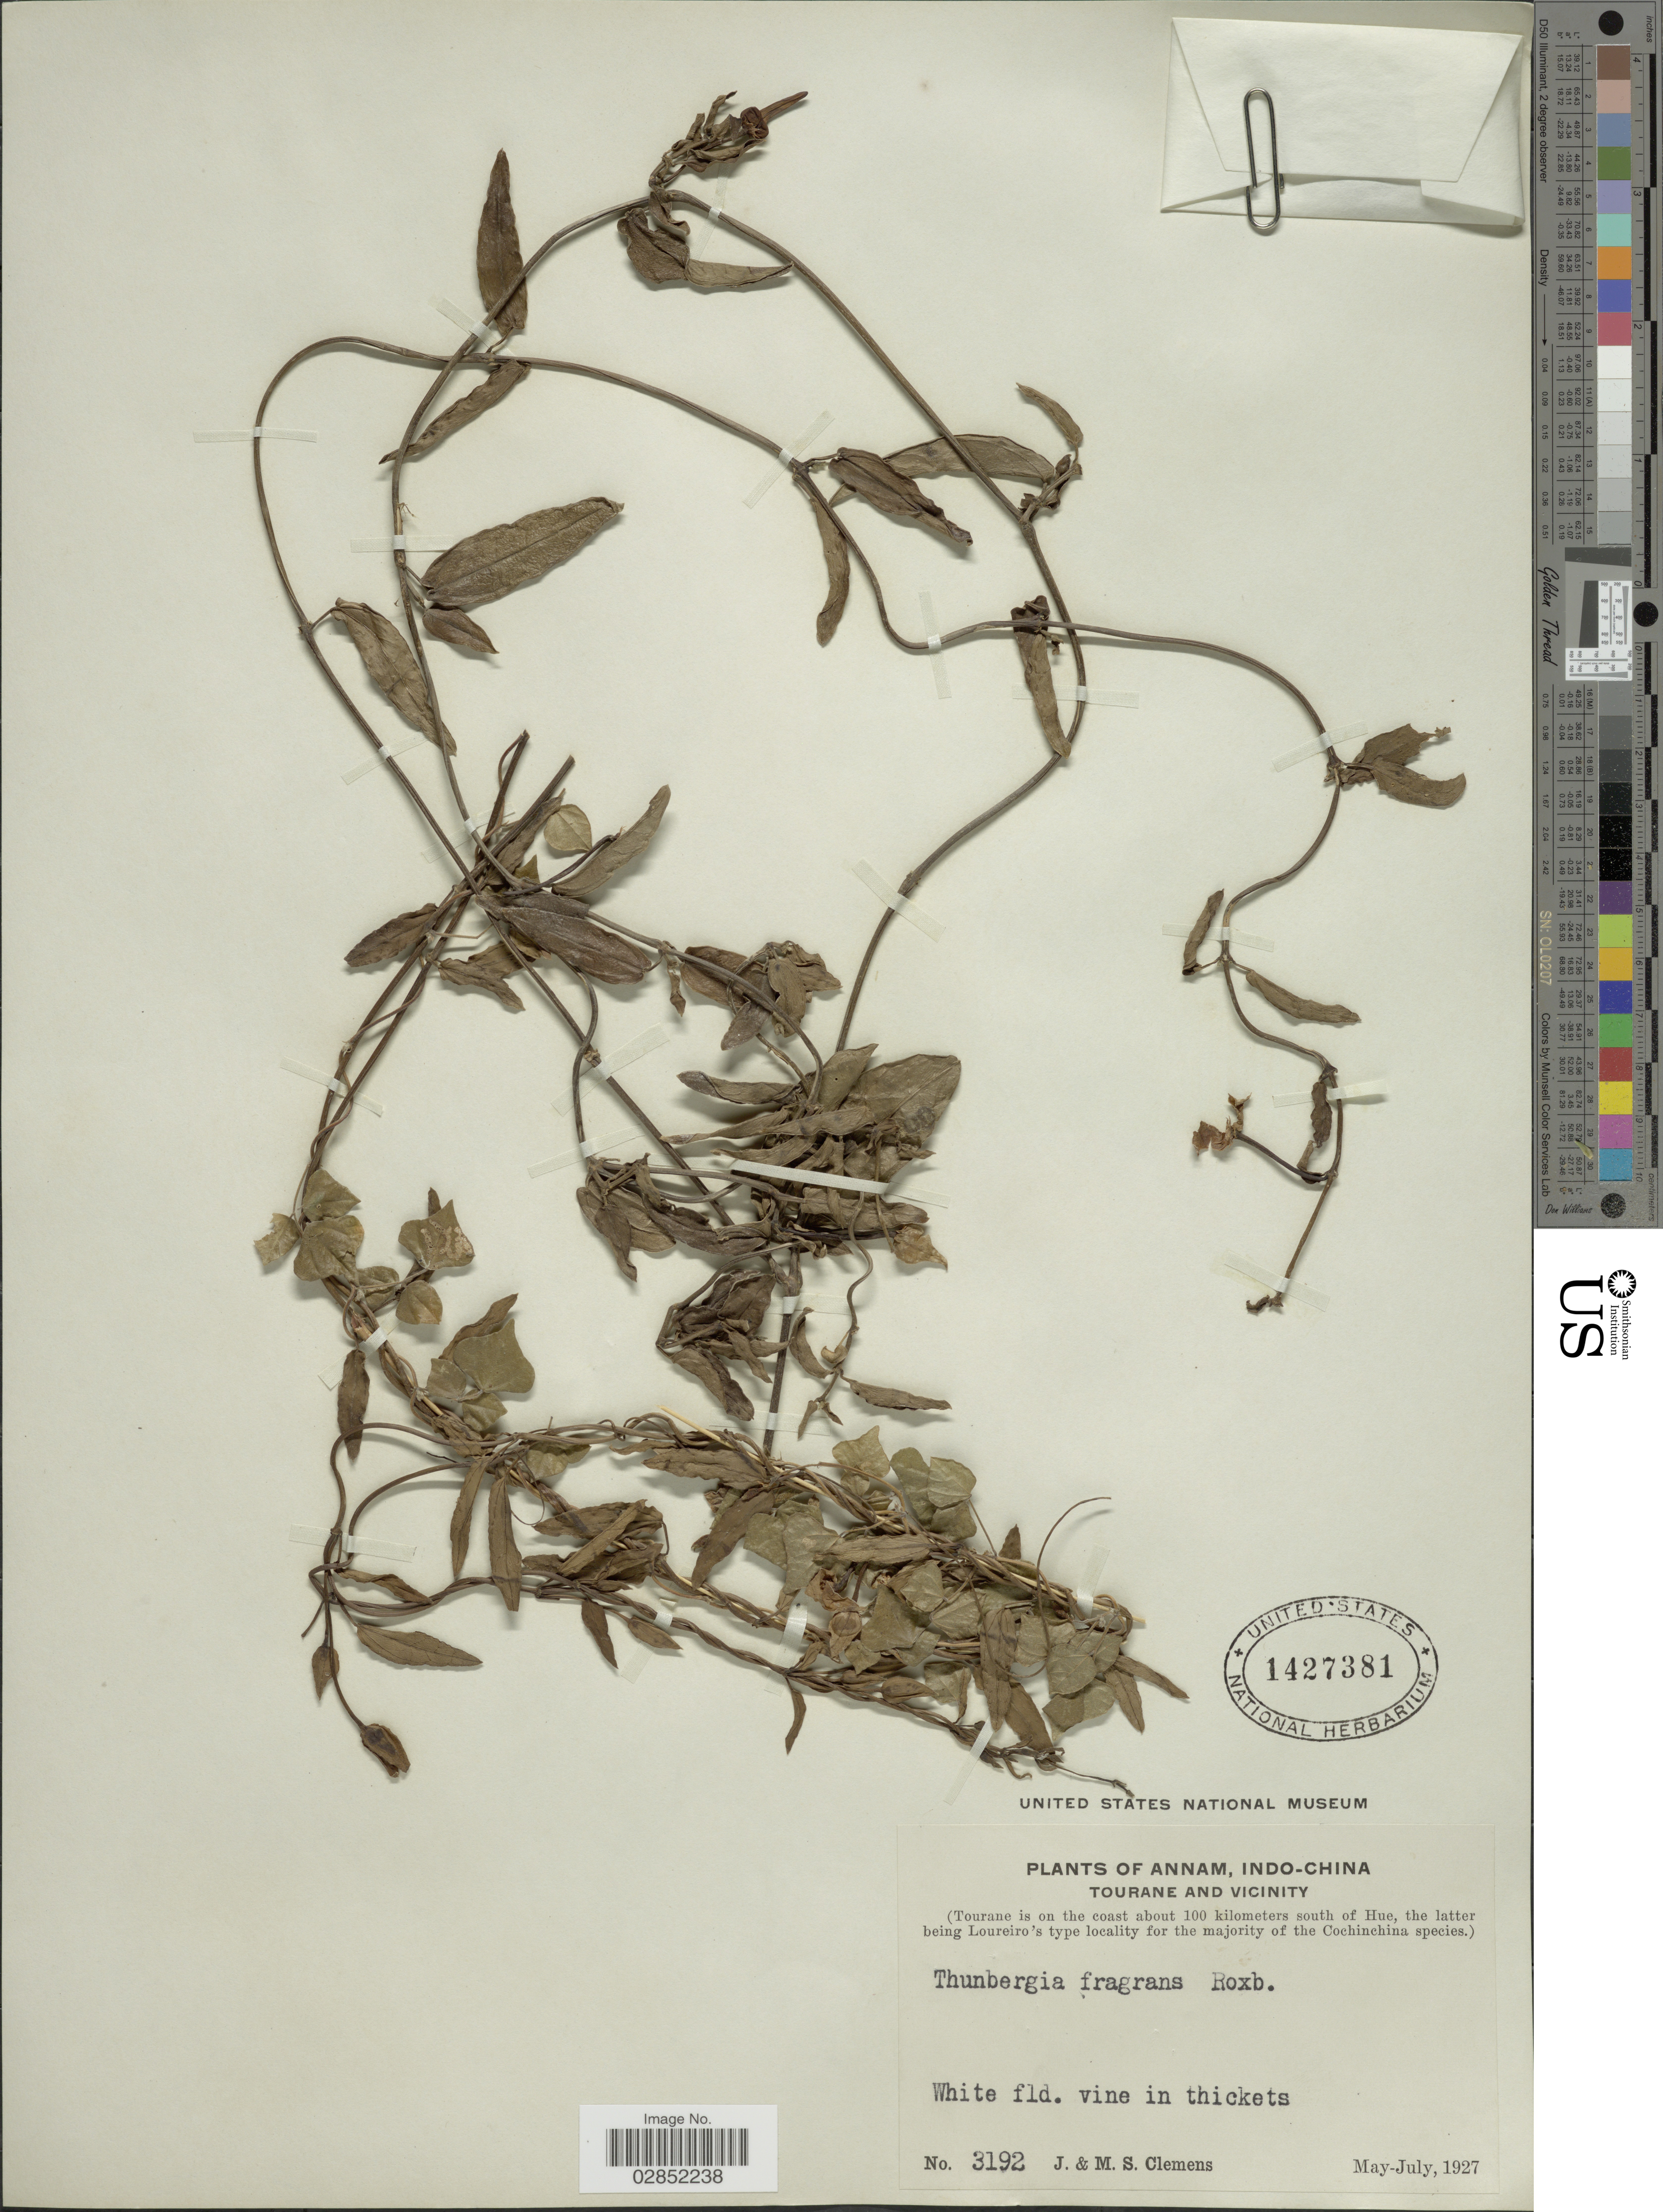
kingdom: Plantae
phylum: Tracheophyta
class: Magnoliopsida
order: Lamiales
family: Acanthaceae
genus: Thunbergia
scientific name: Thunbergia fragrans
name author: Roxb.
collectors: J. Clemens & M. S. Clemens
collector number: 3192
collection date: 1927-05/1927-07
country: Vietnam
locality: Annam, Indo-China. Tourane and vicinity (Tourane is on the coast about 100 kilometers south of Hue.).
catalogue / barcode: US 1427381